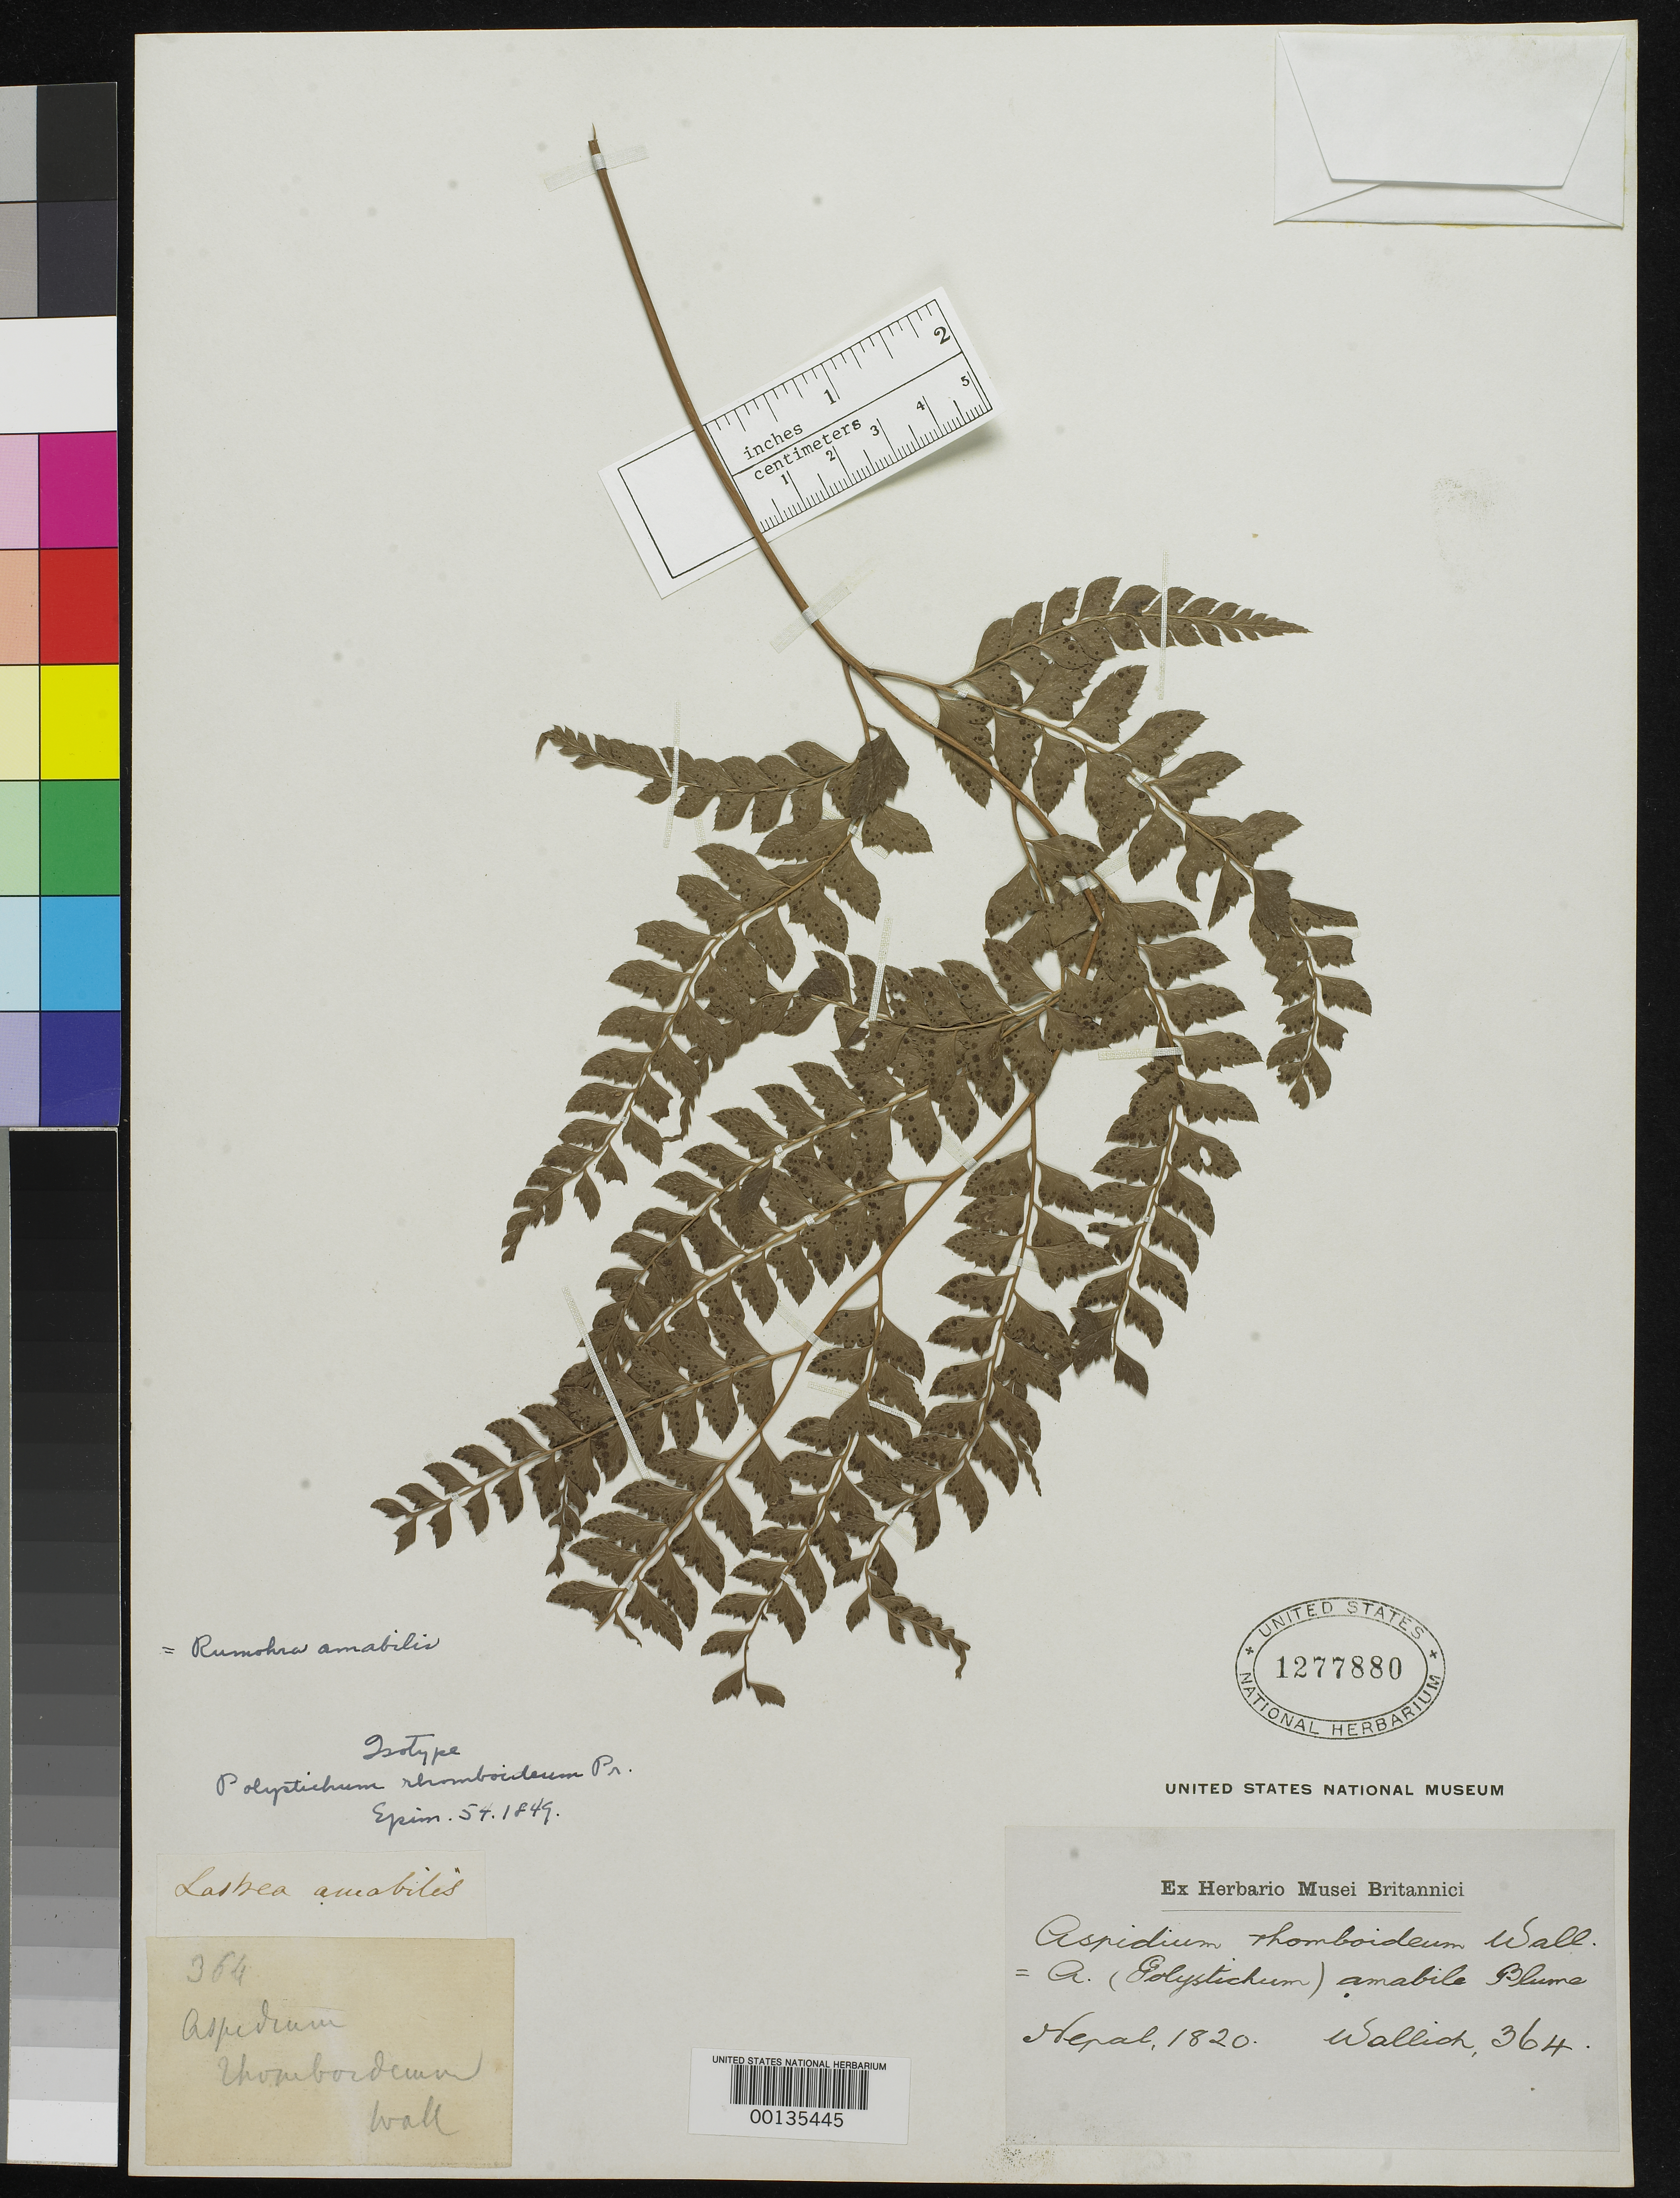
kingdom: Plantae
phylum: Tracheophyta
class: Polypodiopsida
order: Polypodiales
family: Dryopteridaceae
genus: Polystichum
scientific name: Polystichum rhomboideum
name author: C. Presl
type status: Type Collection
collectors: N. Wallich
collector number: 364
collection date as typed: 1820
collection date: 1820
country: Nepal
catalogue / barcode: US 1277880